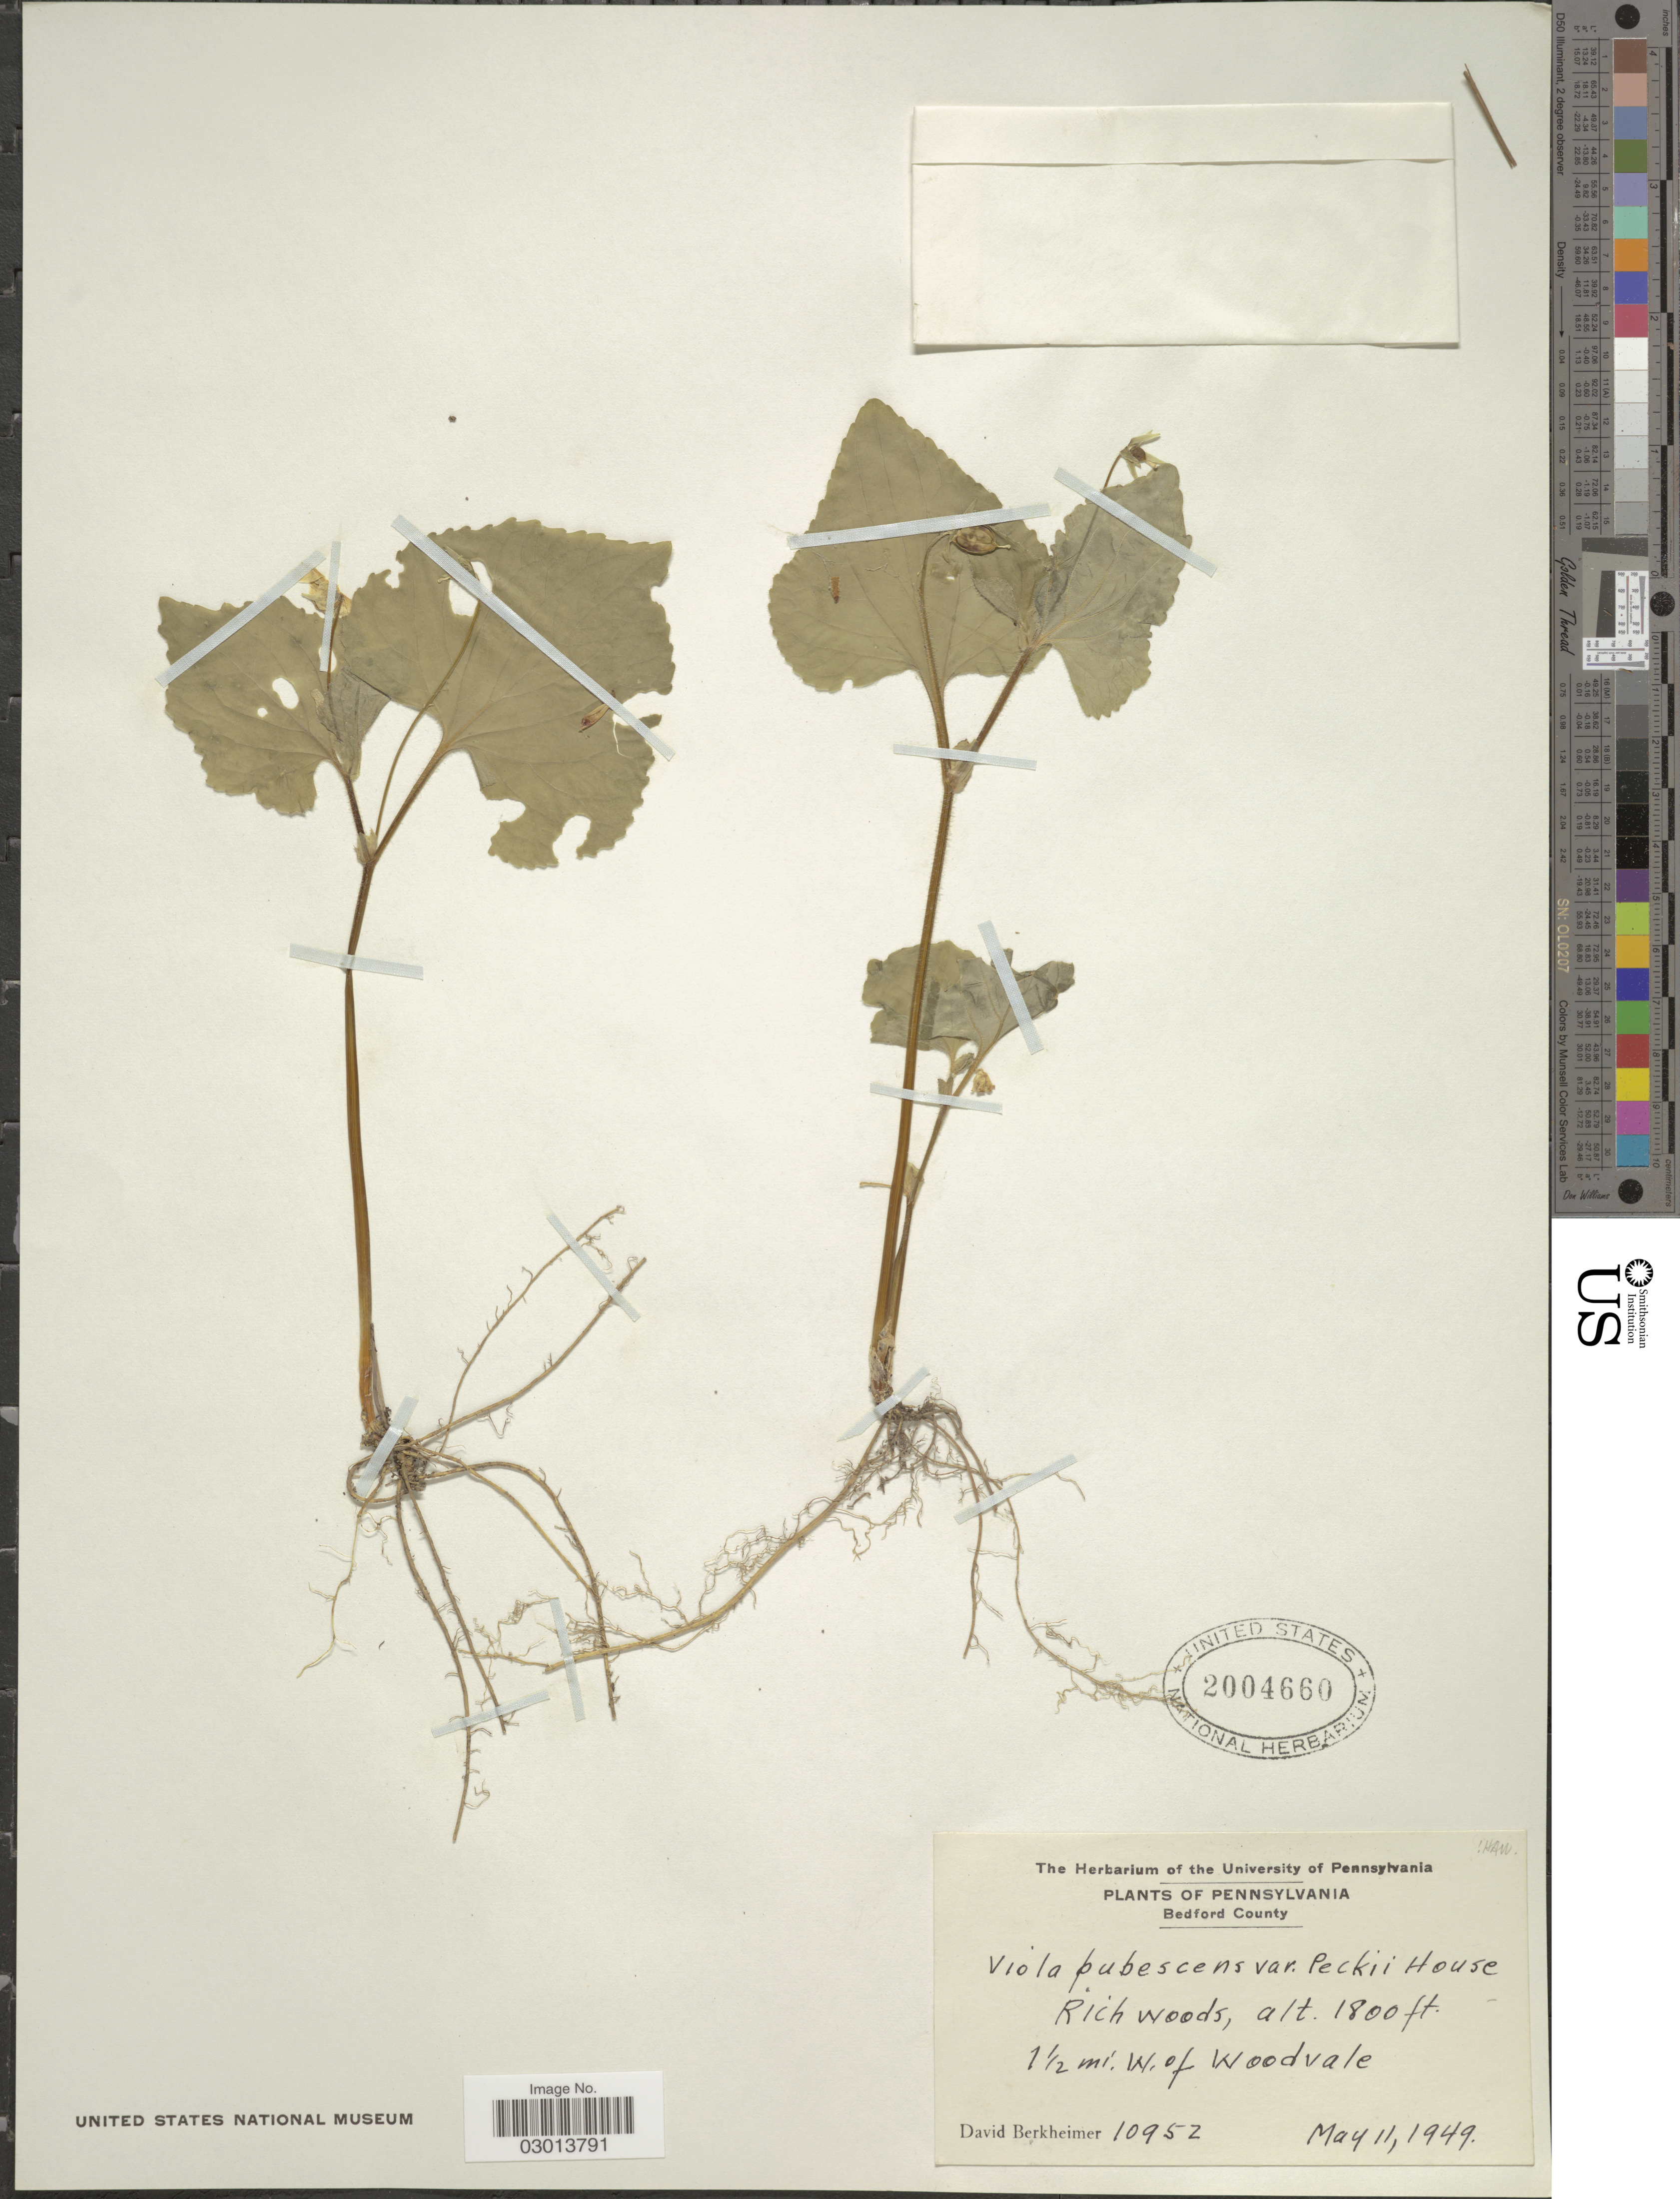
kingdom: Plantae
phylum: Tracheophyta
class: Magnoliopsida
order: Malpighiales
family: Violaceae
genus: Viola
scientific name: Viola pubescens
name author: Aiton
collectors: D. Berkheimer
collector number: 10952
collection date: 1949-05-11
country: United States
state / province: Pennsylvania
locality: Bedford County, 1½ mi. W. of Woodvale.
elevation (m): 549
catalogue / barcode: US 2004660